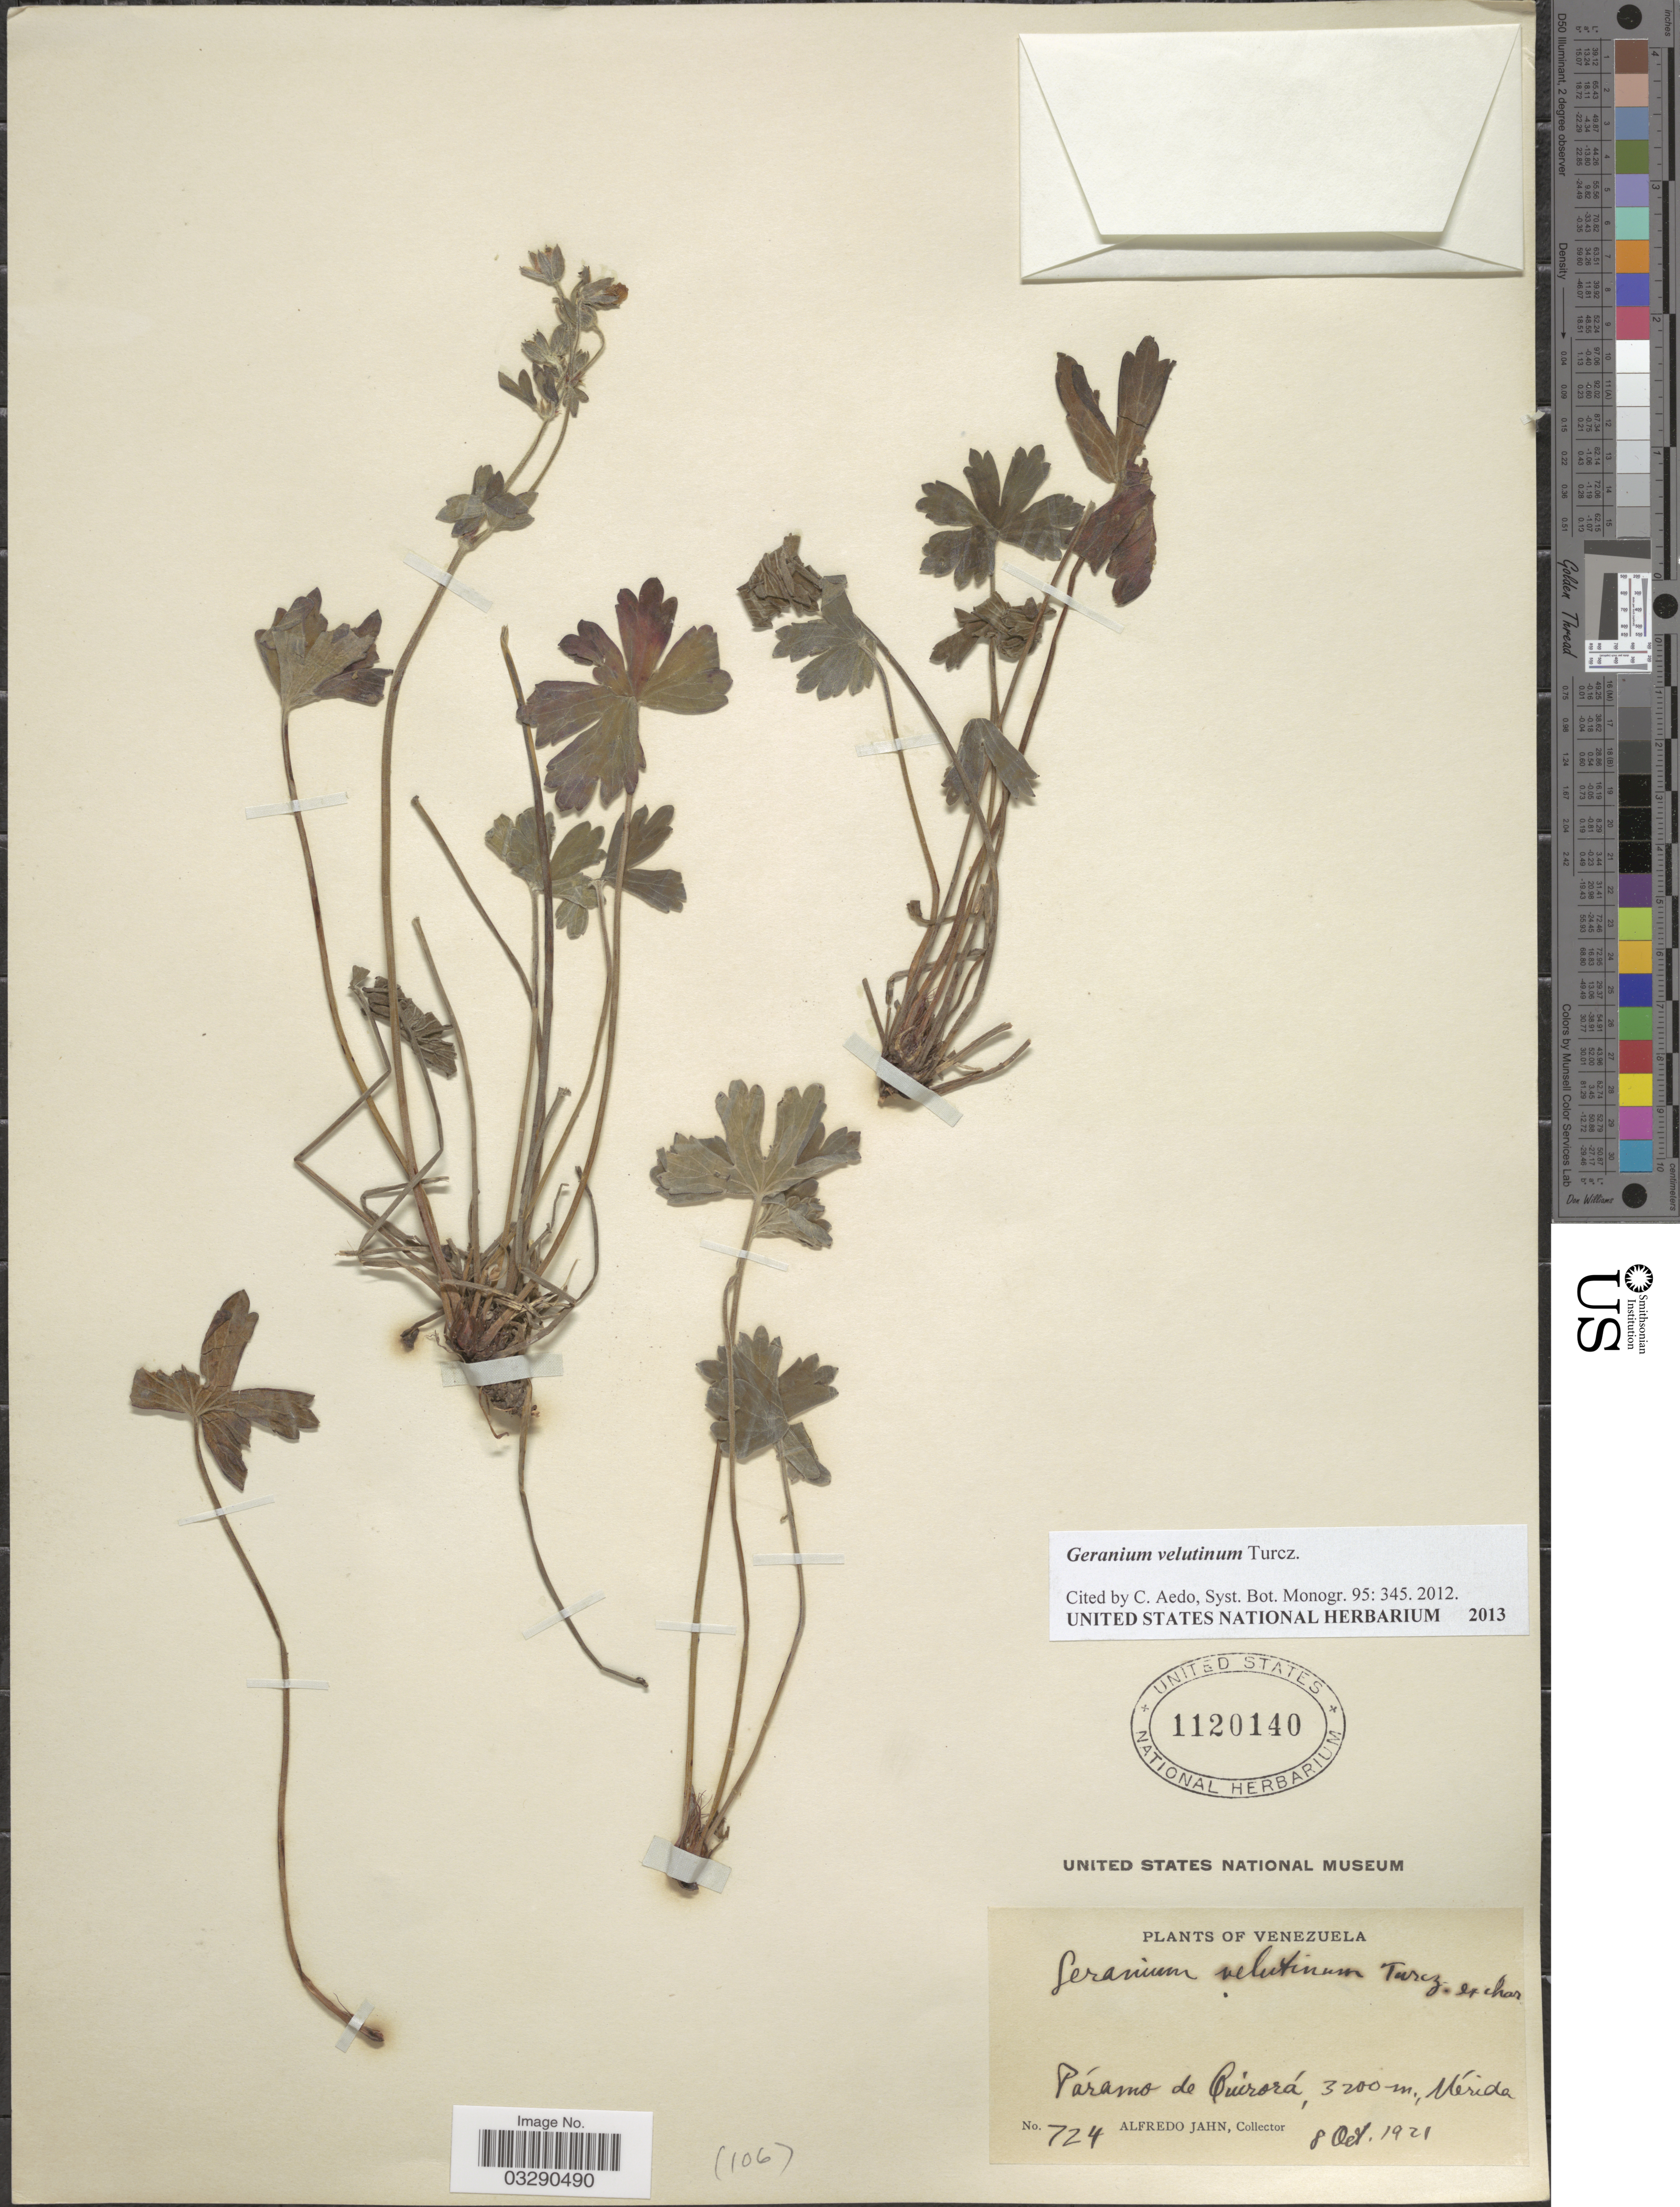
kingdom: Plantae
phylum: Tracheophyta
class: Magnoliopsida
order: Geraniales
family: Geraniaceae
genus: Geranium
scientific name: Geranium velutinum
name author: Turcz.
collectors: A. Jahn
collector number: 724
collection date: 1921-10-08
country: Venezuela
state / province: Mérida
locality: Páramo de Quirorá.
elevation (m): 3200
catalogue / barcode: US 1120140